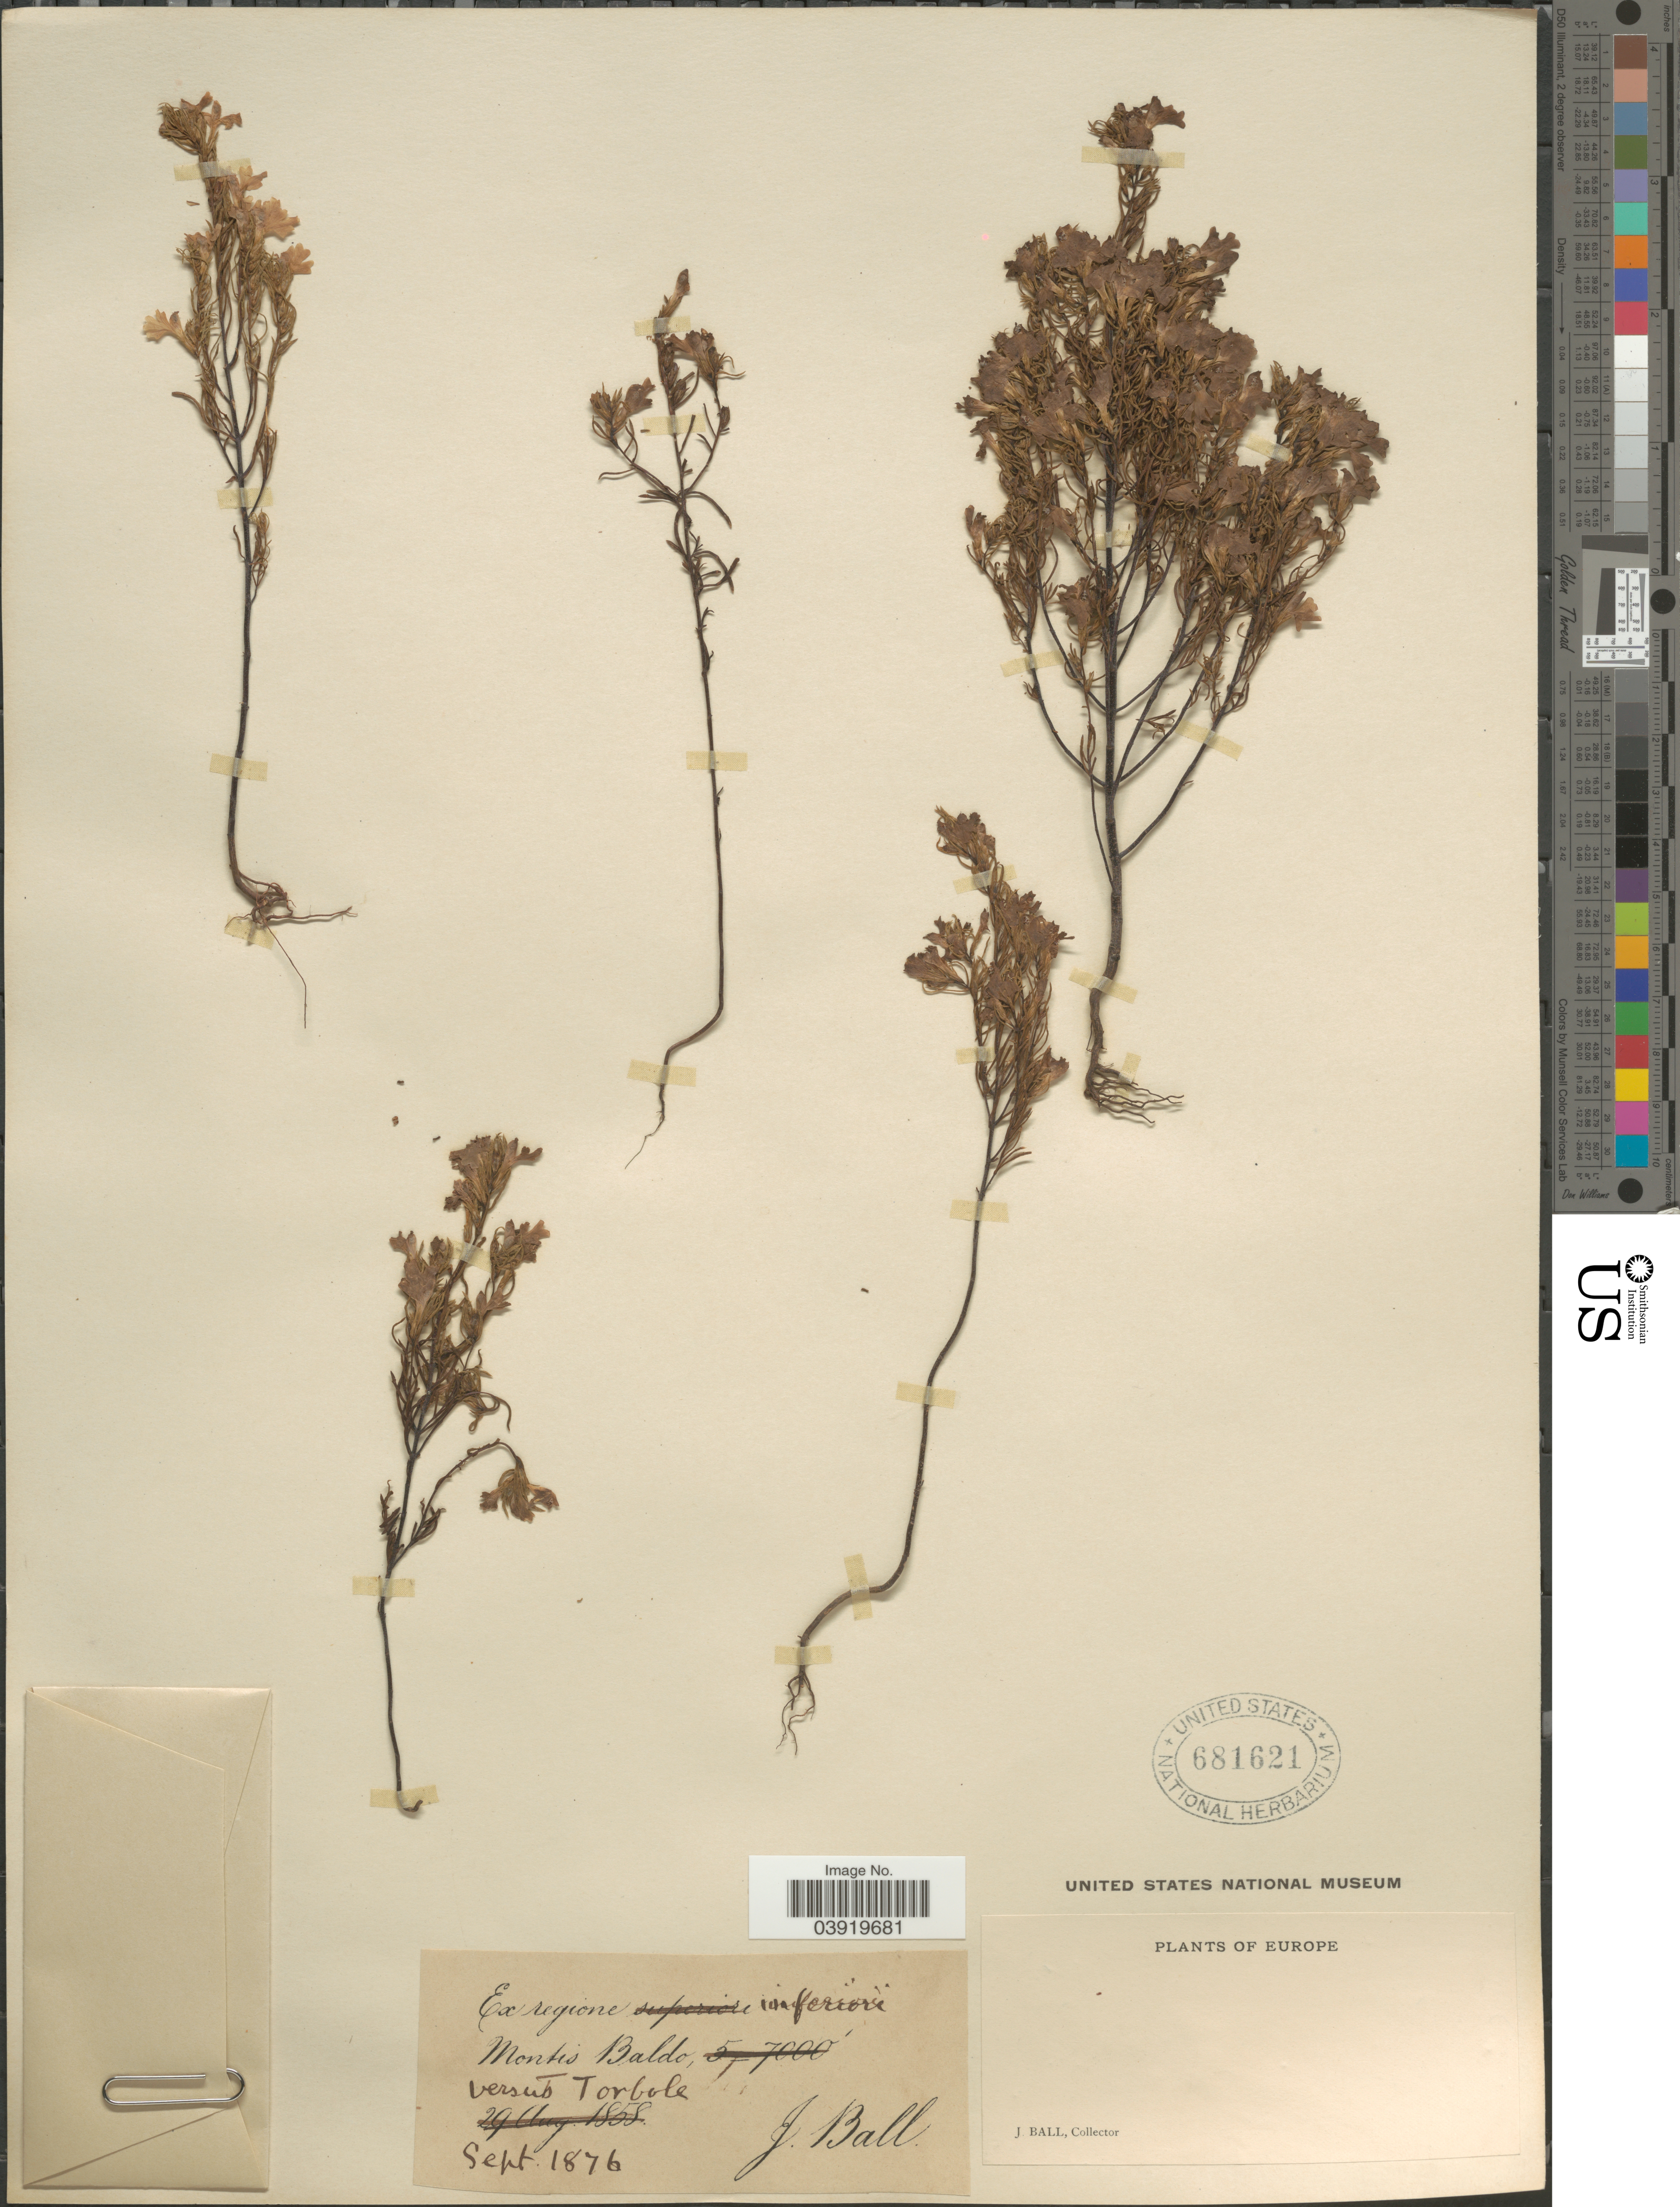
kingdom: Plantae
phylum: Tracheophyta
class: Magnoliopsida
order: Lamiales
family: Orobanchaceae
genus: Euphrasia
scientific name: Euphrasia sp.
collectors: J. Ball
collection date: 1876-09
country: Italy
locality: Ex regione Montis Baldo versus Torbole. Europe.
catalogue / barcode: US 681621